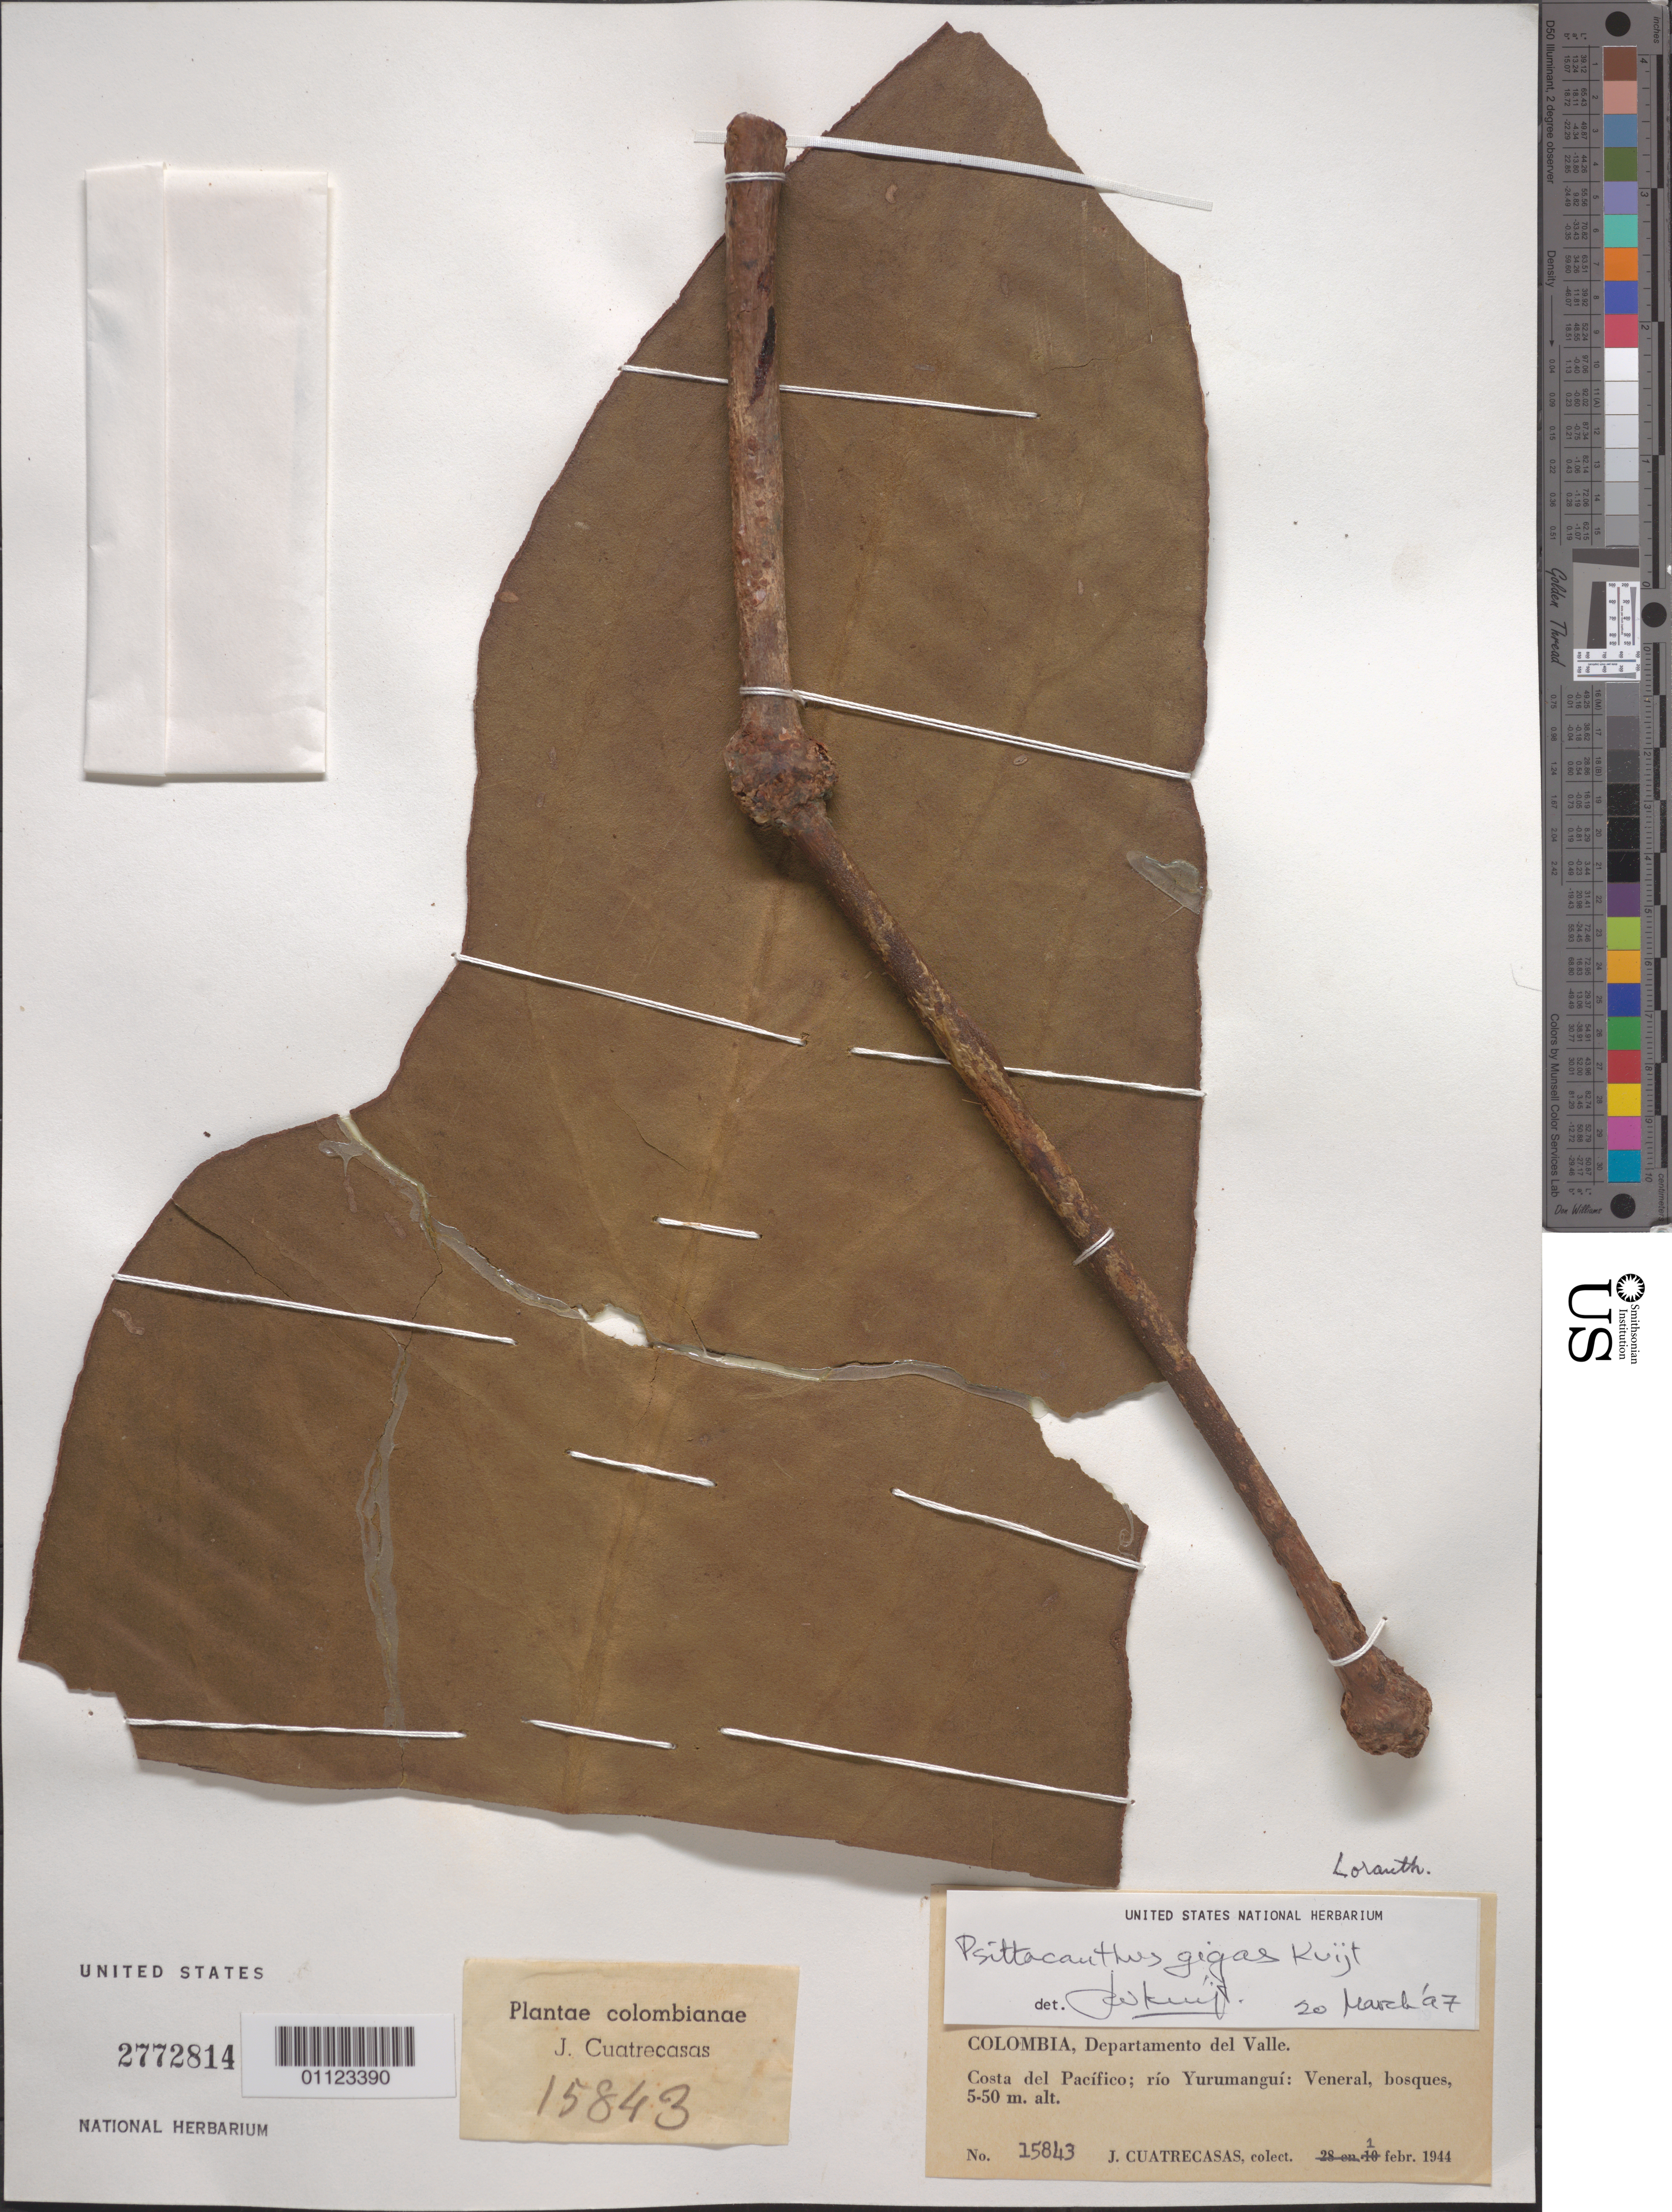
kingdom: Plantae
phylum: Tracheophyta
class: Magnoliopsida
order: Santalales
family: Loranthaceae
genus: Psittacanthus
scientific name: Psittacanthus gigas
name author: Kuijt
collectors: J. Cuatrecasas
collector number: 15843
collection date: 1944-02-01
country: Colombia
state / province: Valle del Cauca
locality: Costa del Pacífico; río Yurumanguí: Veneral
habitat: bosques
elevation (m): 5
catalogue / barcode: US 2772814